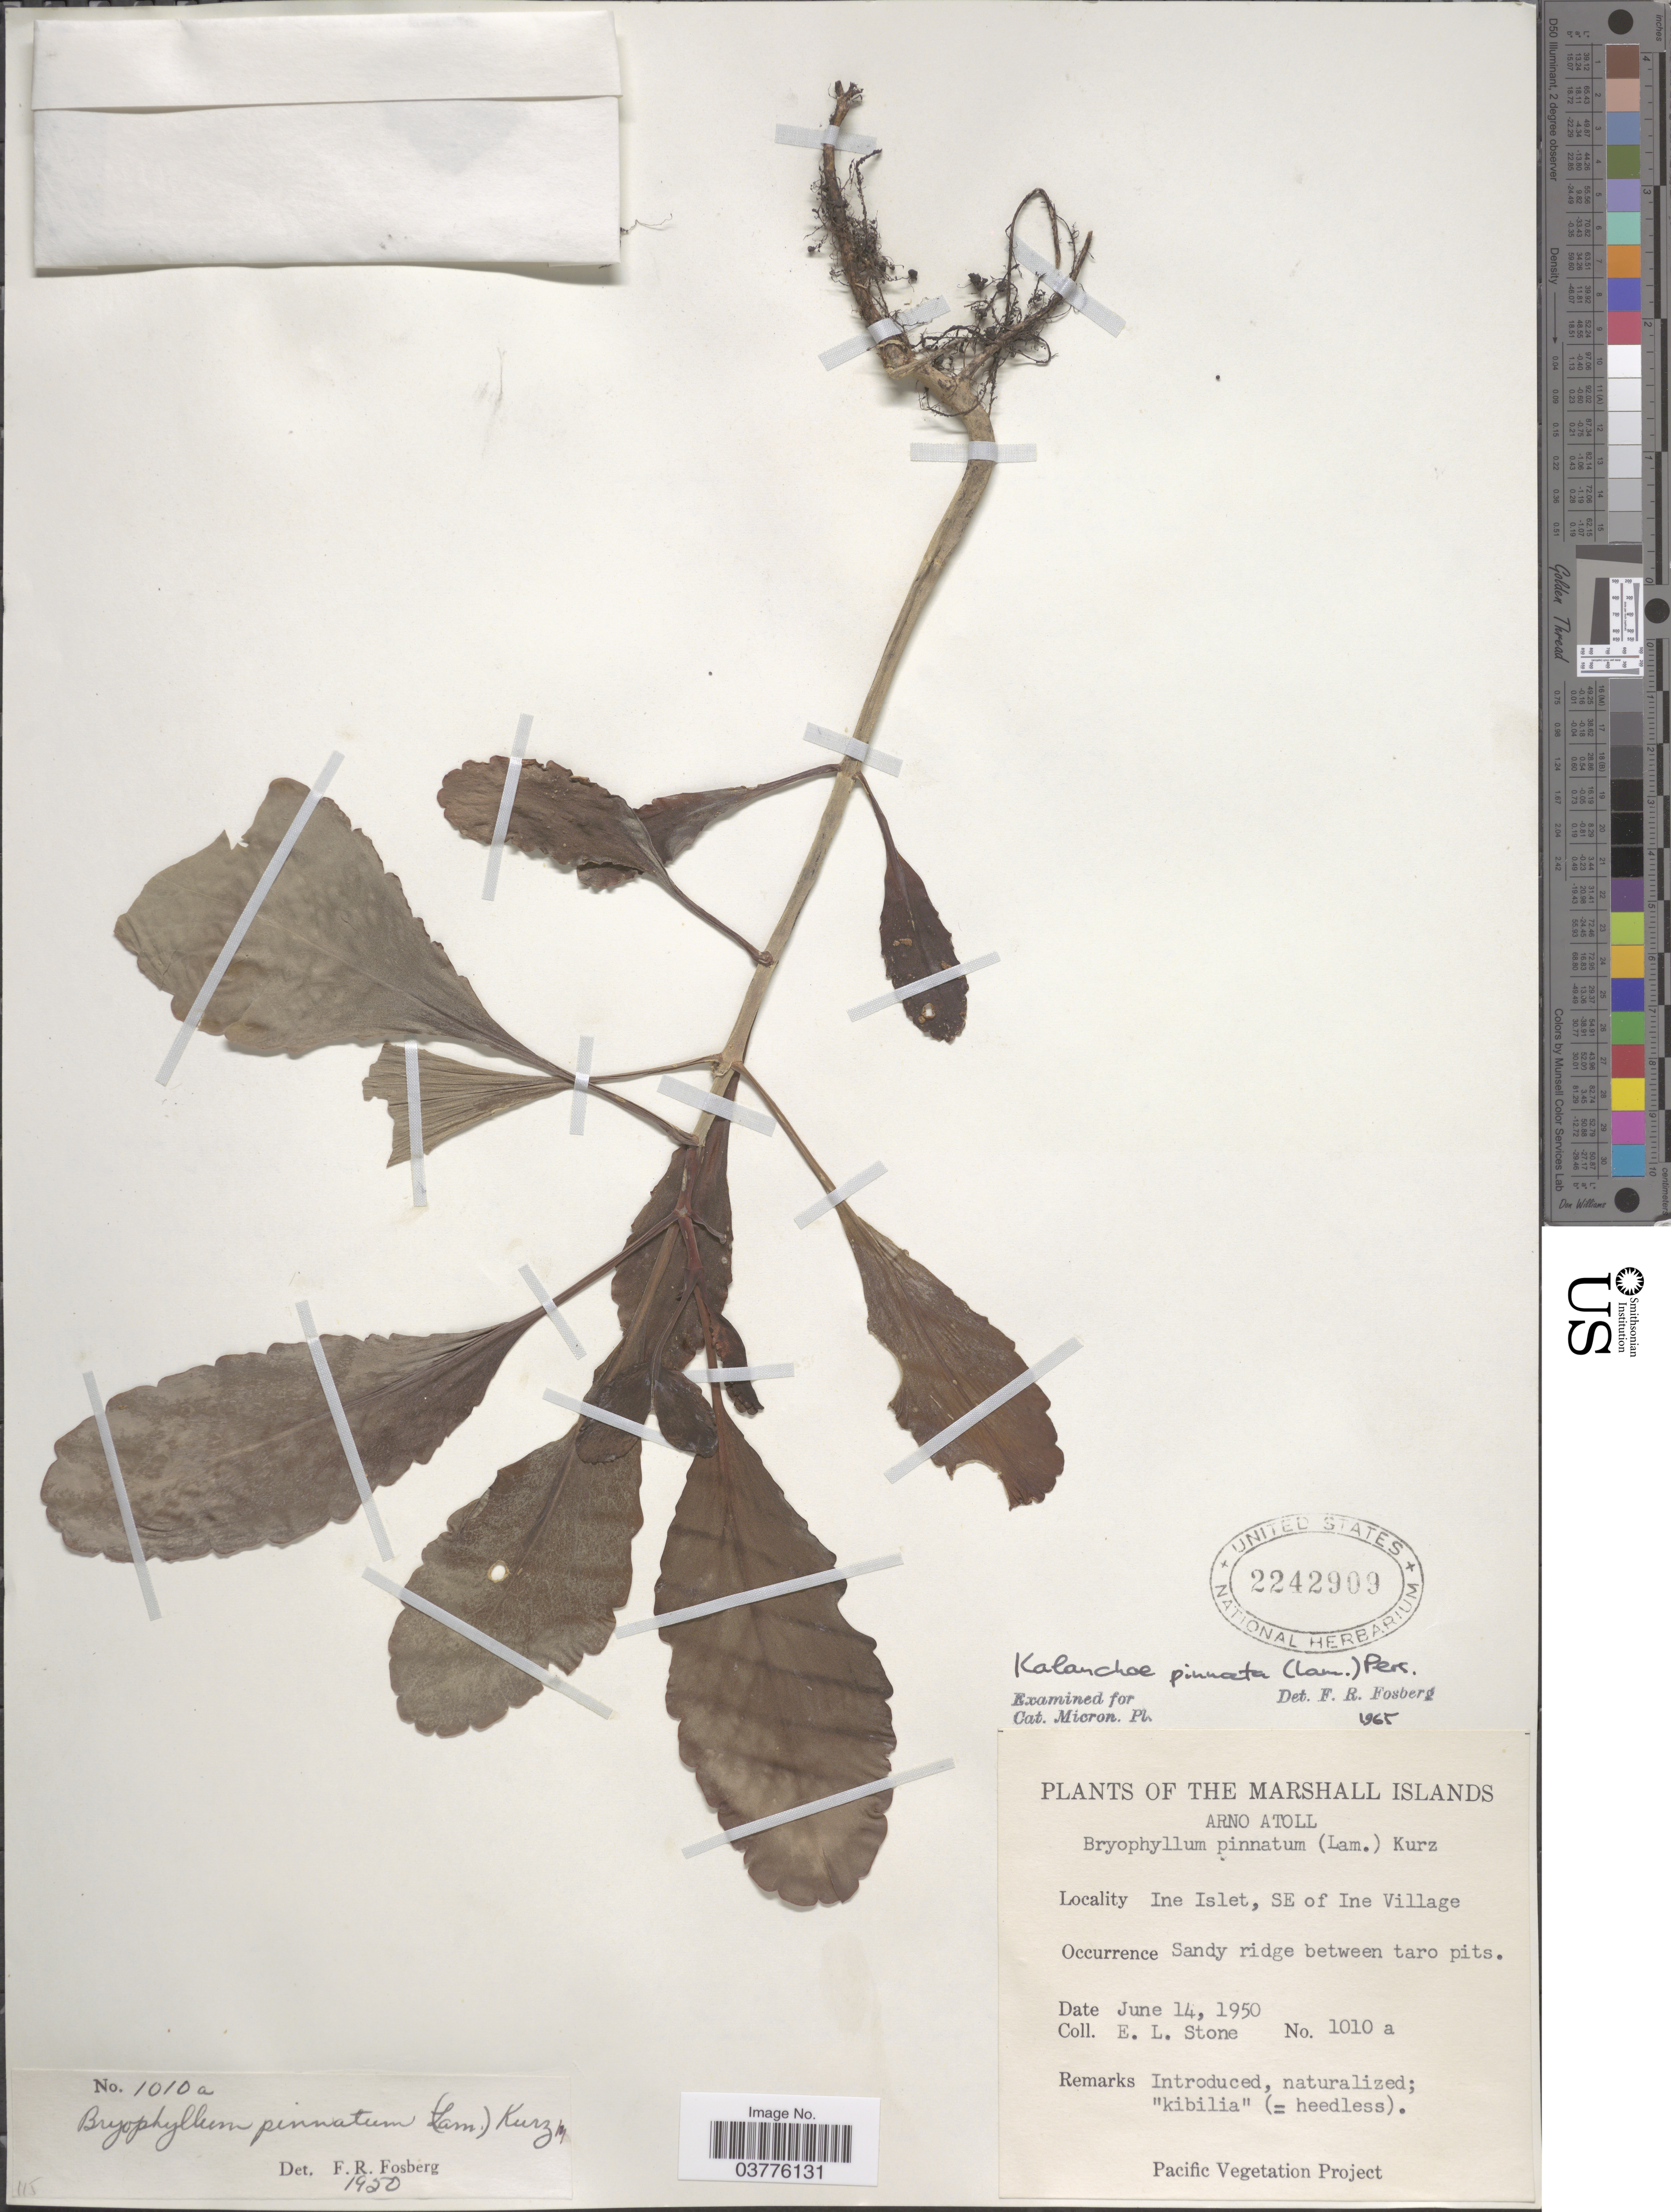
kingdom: Plantae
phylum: Tracheophyta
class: Magnoliopsida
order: Saxifragales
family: Crassulaceae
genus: Kalanchoe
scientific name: Kalanchoe pinnata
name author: (Lam.) Pers.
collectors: E. L. Stone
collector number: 1010a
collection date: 1950-06-14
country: Marshall Islands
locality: Arno Atoll. Ine Islet, SE of Ine Village.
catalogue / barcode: US 2242909